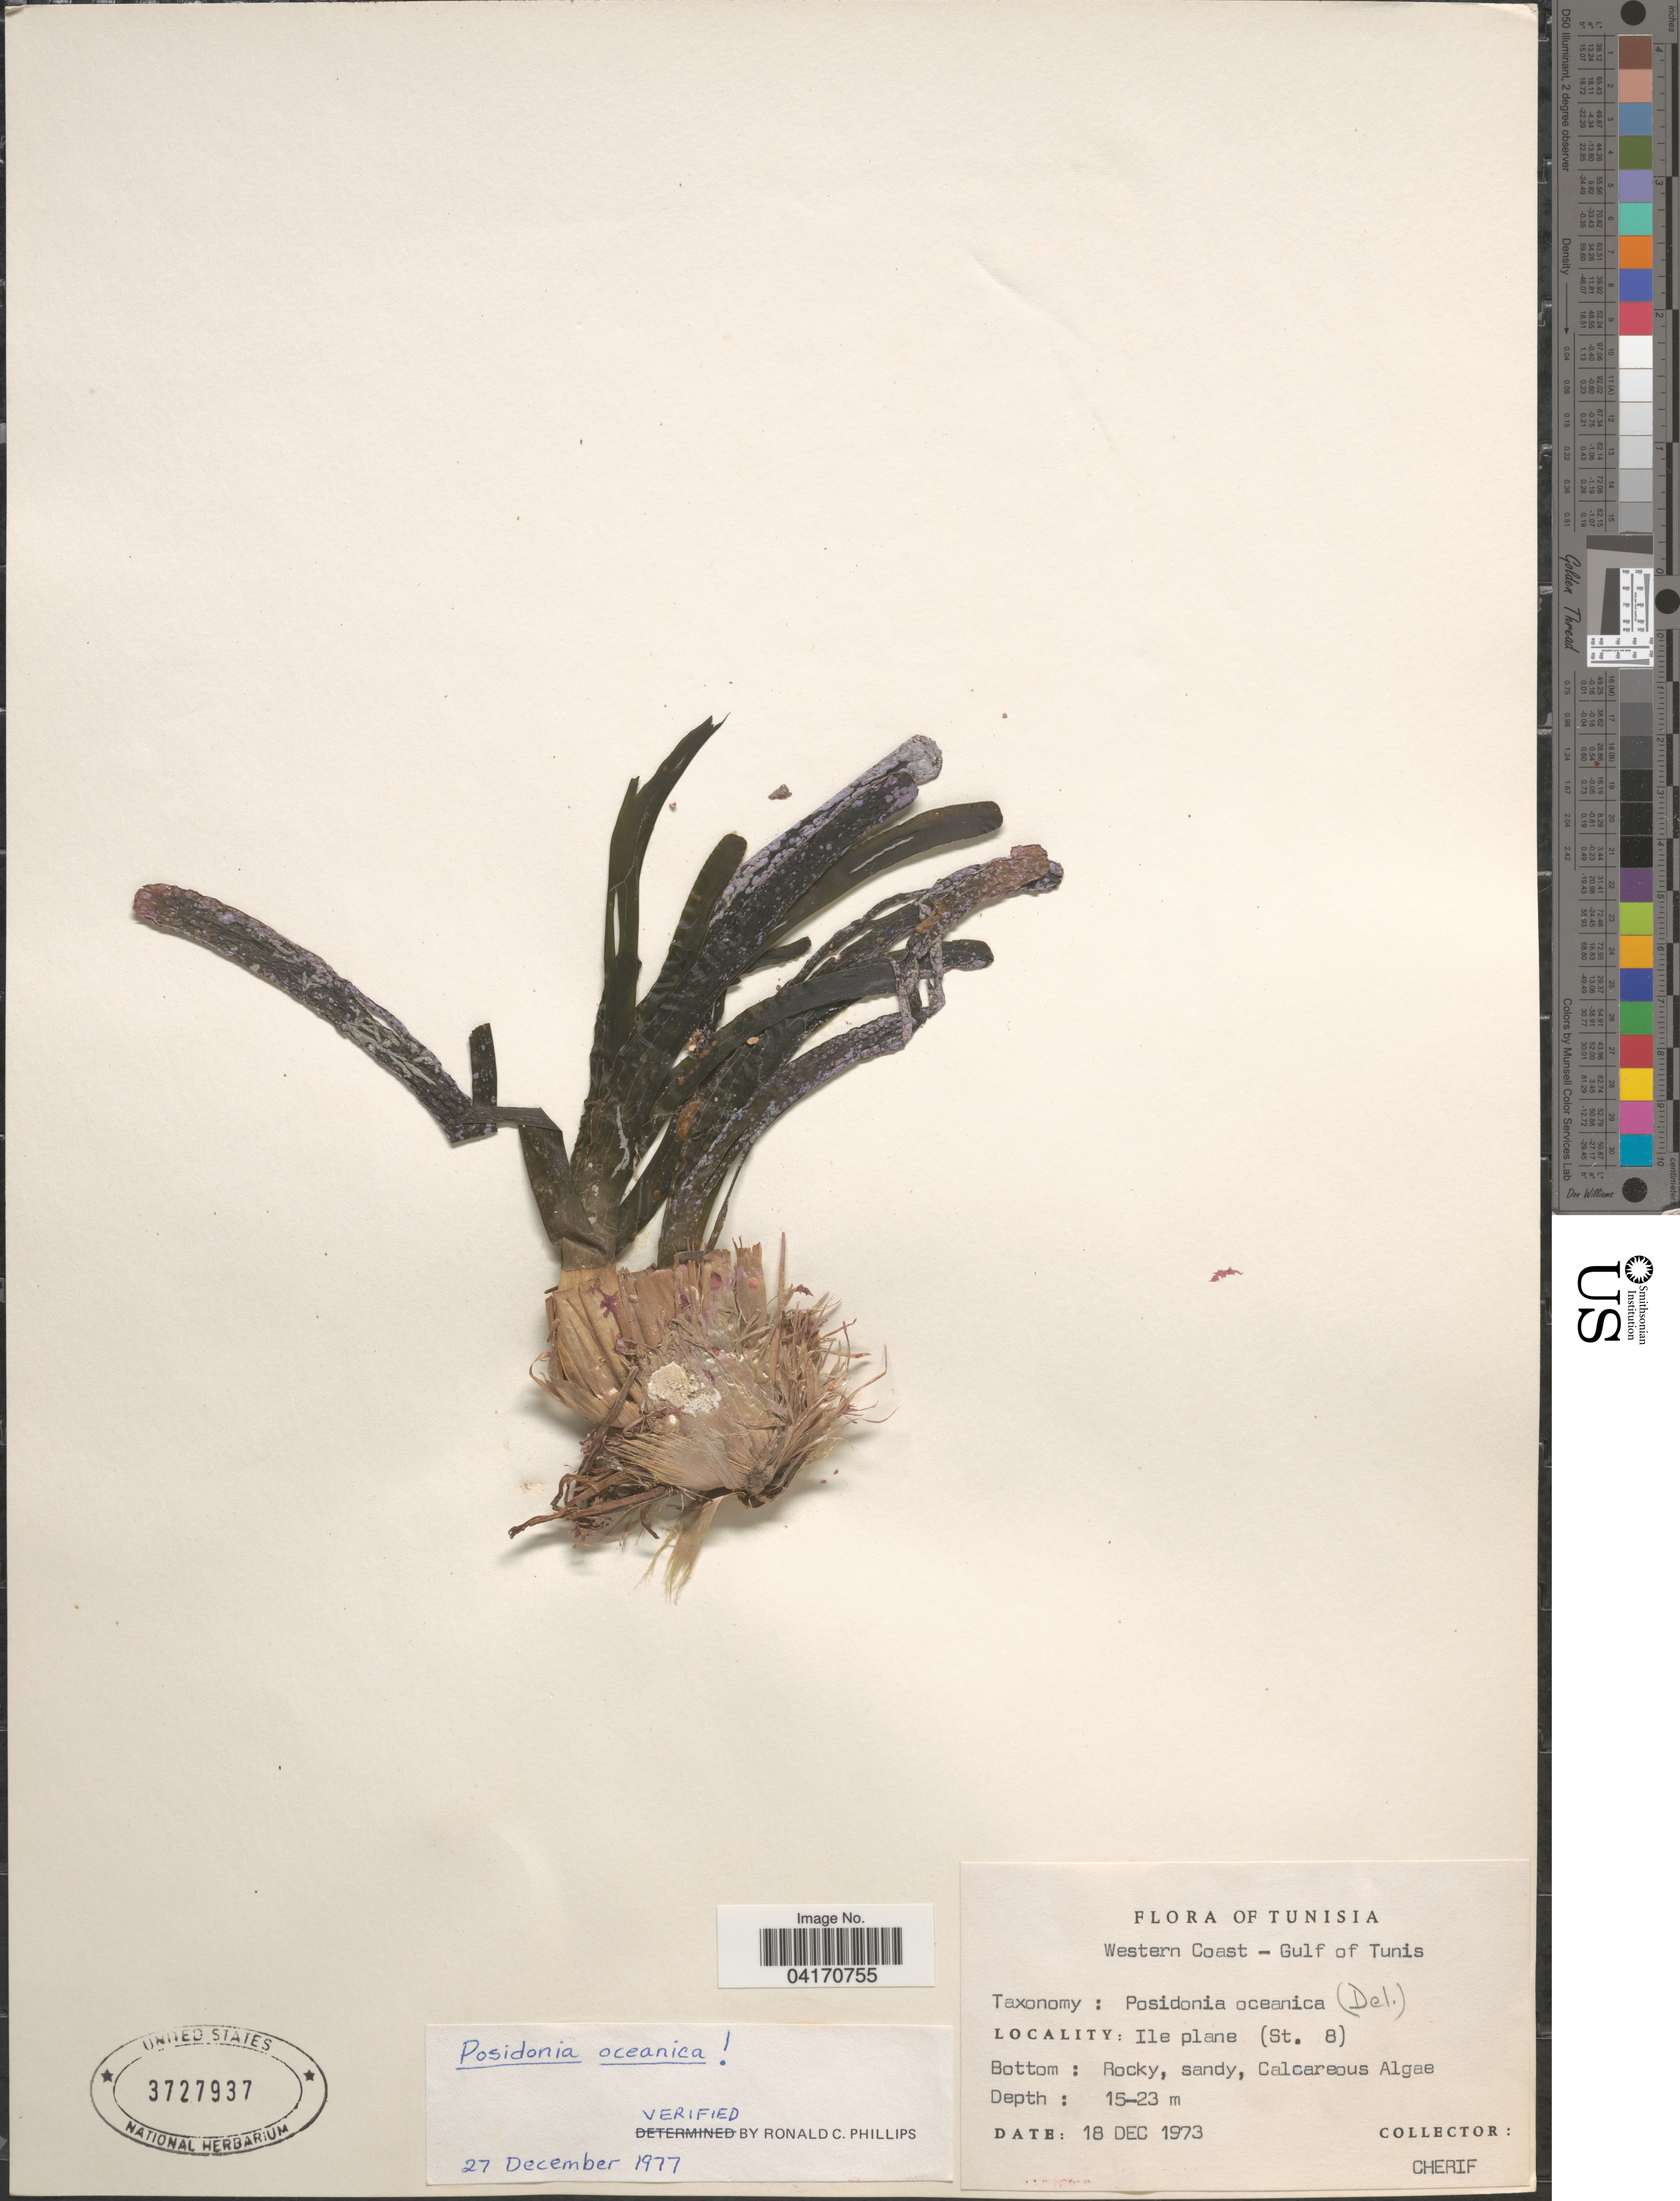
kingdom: Plantae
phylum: Tracheophyta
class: Liliopsida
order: Alismatales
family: Posidoniaceae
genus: Posidonia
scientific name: Posidonia oceanica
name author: (L.) Delile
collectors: -. Cherif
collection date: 1973-12-18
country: Tunisia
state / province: Tunis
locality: Western Coast - Gulf of Tunis. Ile plane (St. 8).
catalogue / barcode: US 3727937